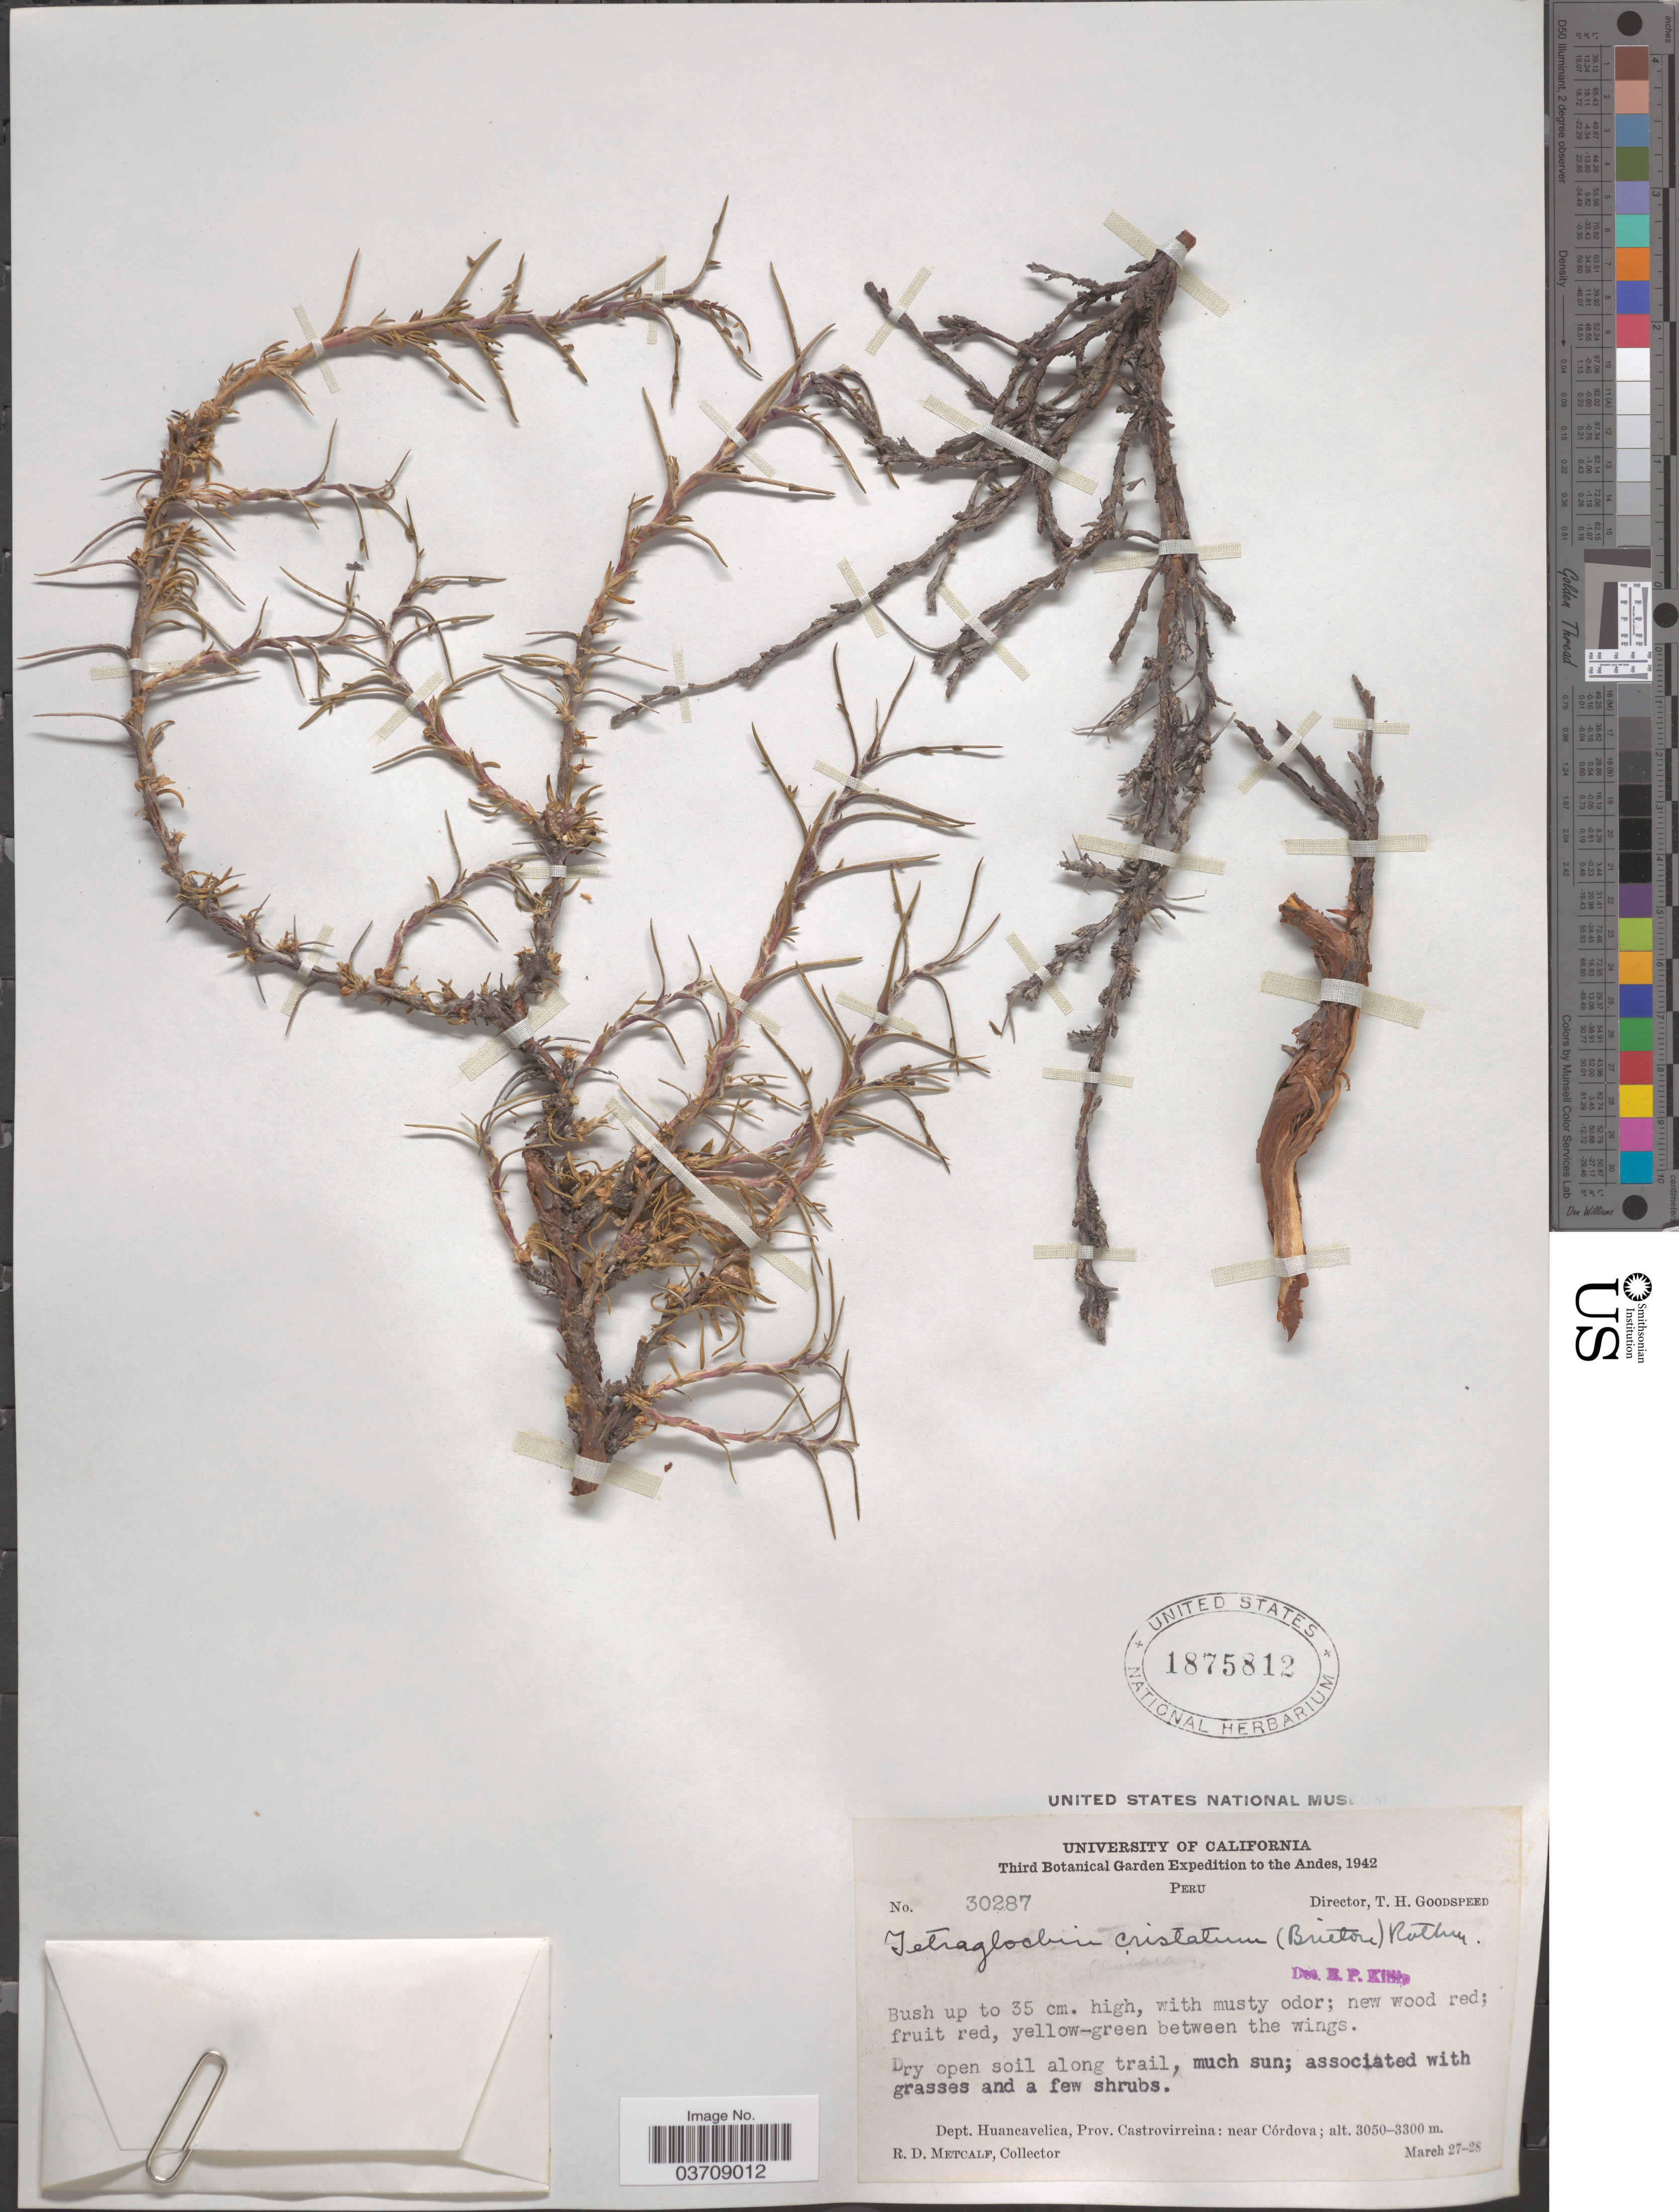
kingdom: Plantae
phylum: Tracheophyta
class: Magnoliopsida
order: Rosales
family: Rosaceae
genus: Tetraglochin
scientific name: Tetraglochin cristatum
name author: Rothm.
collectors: R. D. Metcalf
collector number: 30287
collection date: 1942-03-27/1942-03-28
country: Peru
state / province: Huancavelica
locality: The Andes. Dept. Huancavelica, Prov. Castrovirreina; near Córdova.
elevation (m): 3050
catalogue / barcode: US 1875812